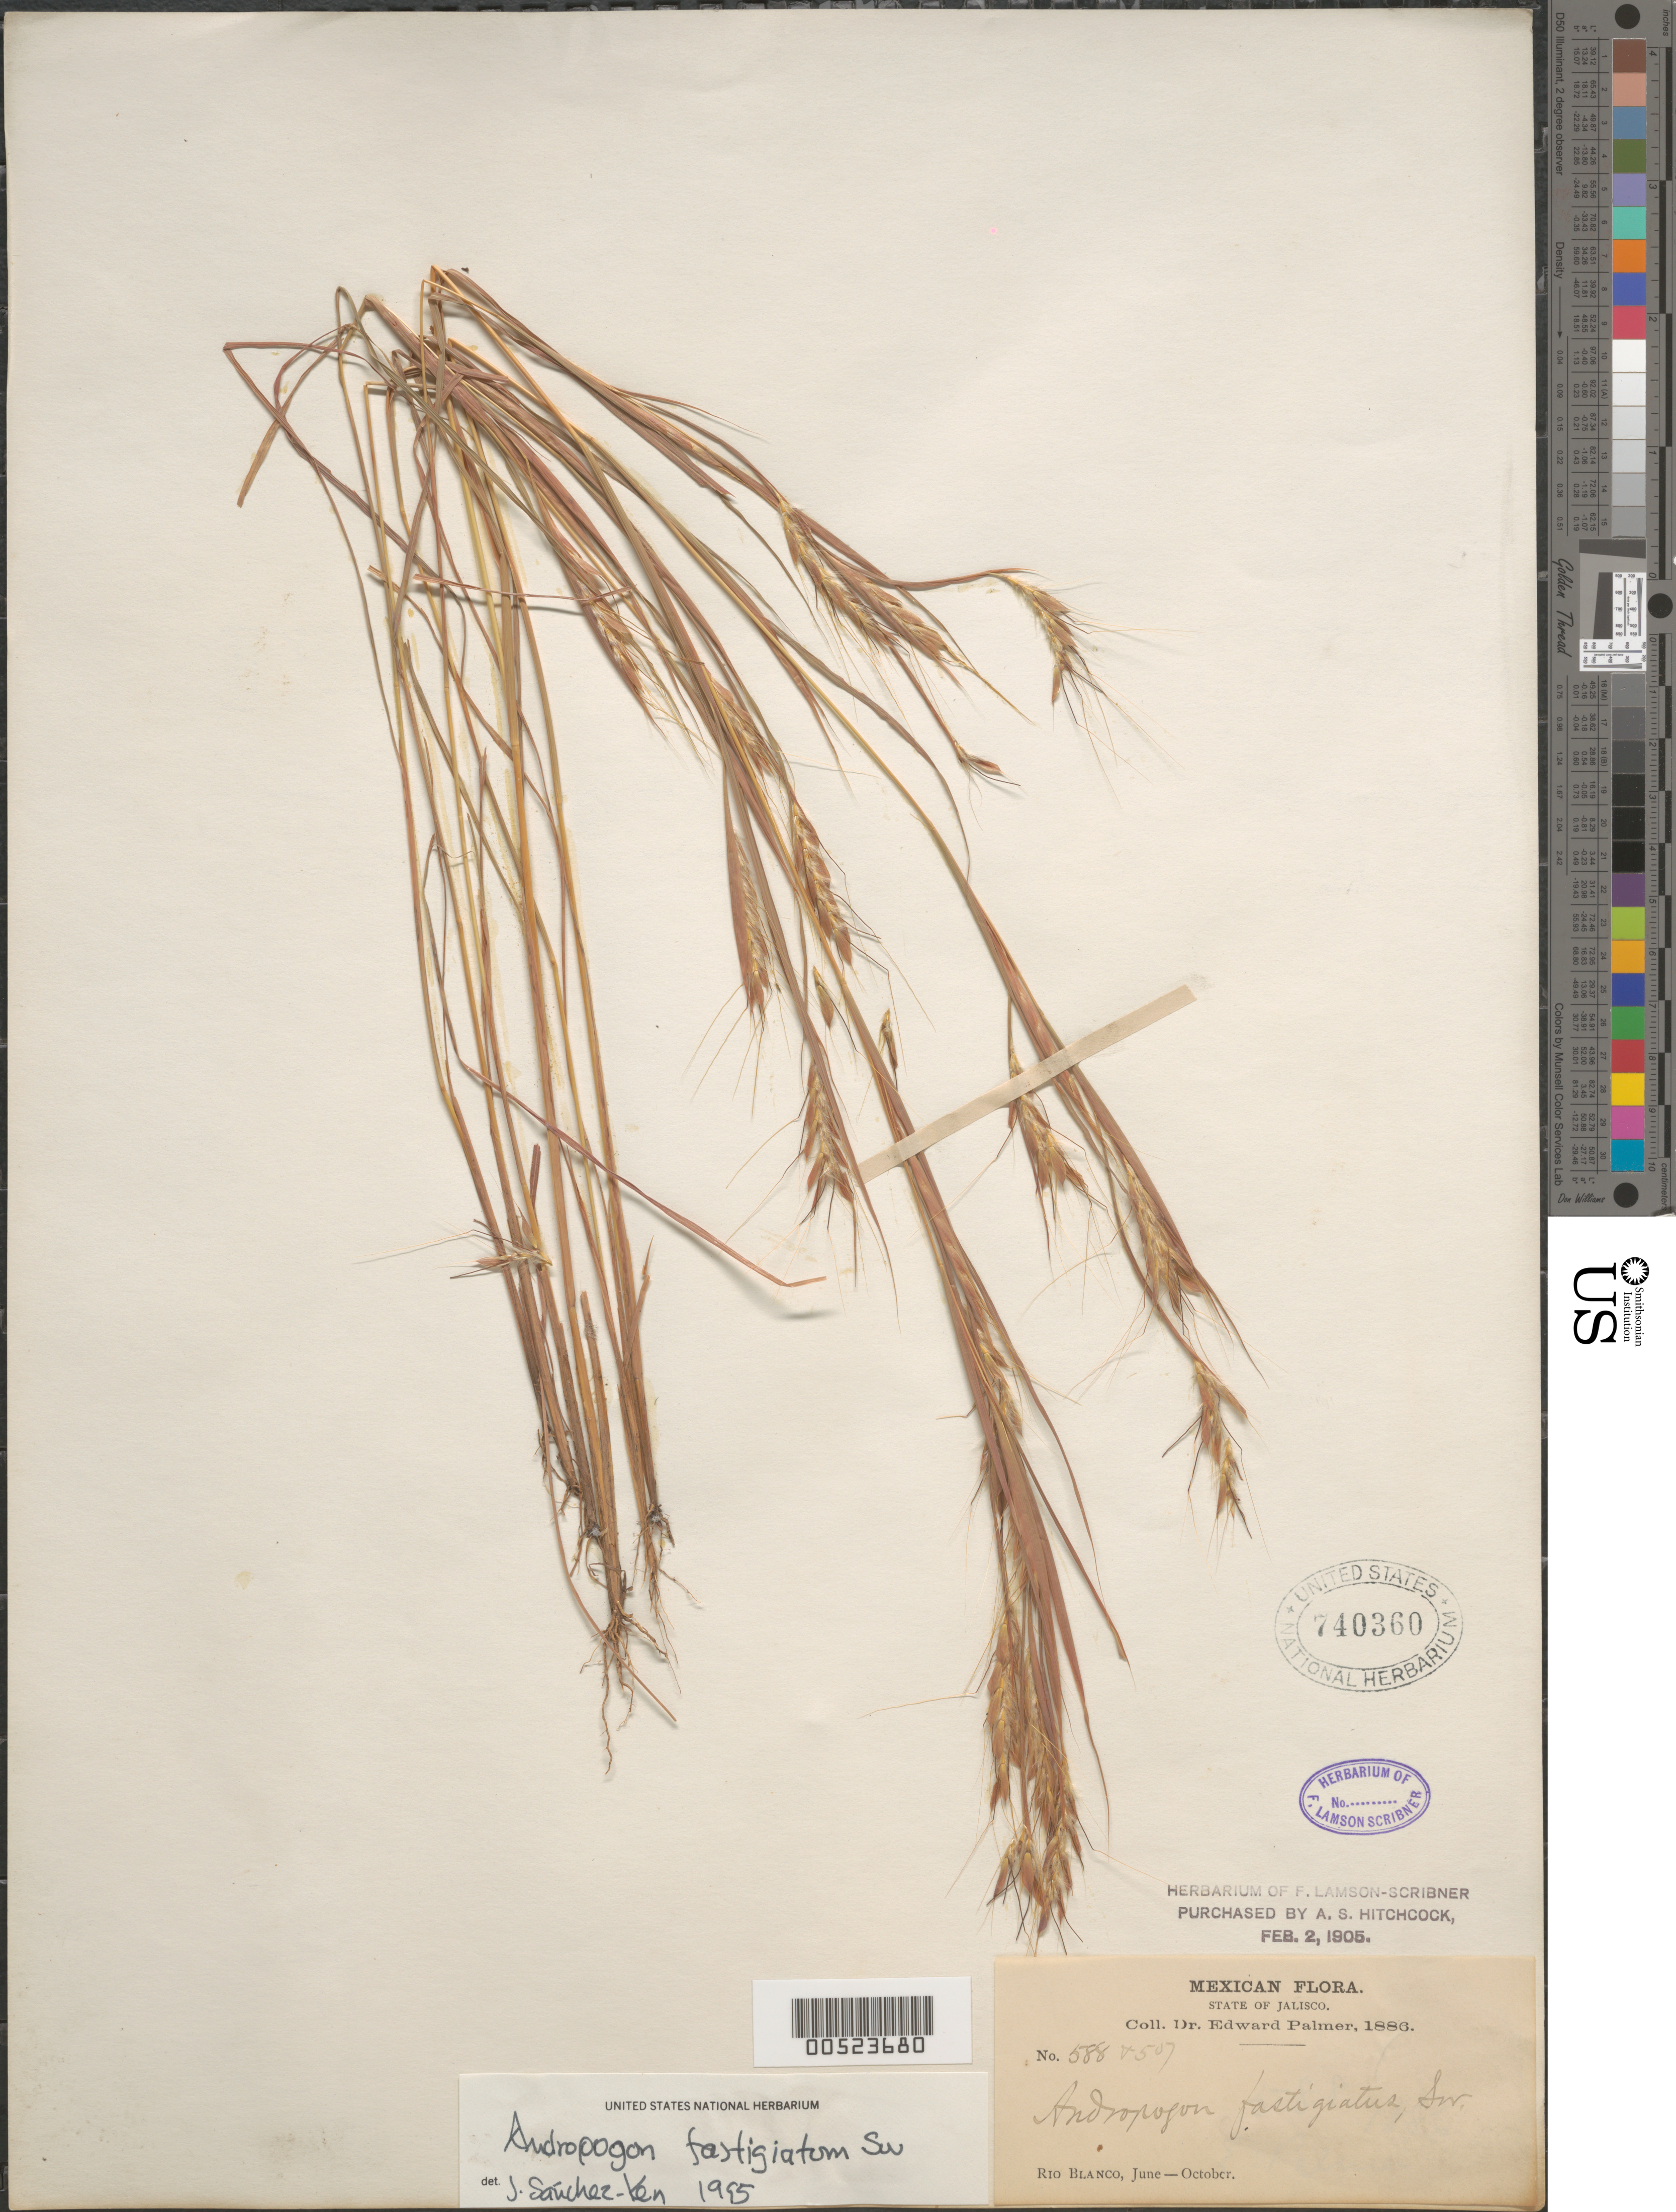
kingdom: Plantae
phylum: Tracheophyta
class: Liliopsida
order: Poales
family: Poaceae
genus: Andropogon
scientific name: Andropogon fastigiatus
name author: Sw.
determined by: Sánchez-Ken, J. G.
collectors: E. Palmer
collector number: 588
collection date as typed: Jun 1886 to Oct 1886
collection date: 1886-06/1886-10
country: Mexico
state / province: Jalisco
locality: Rio Blanco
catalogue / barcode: US 740360